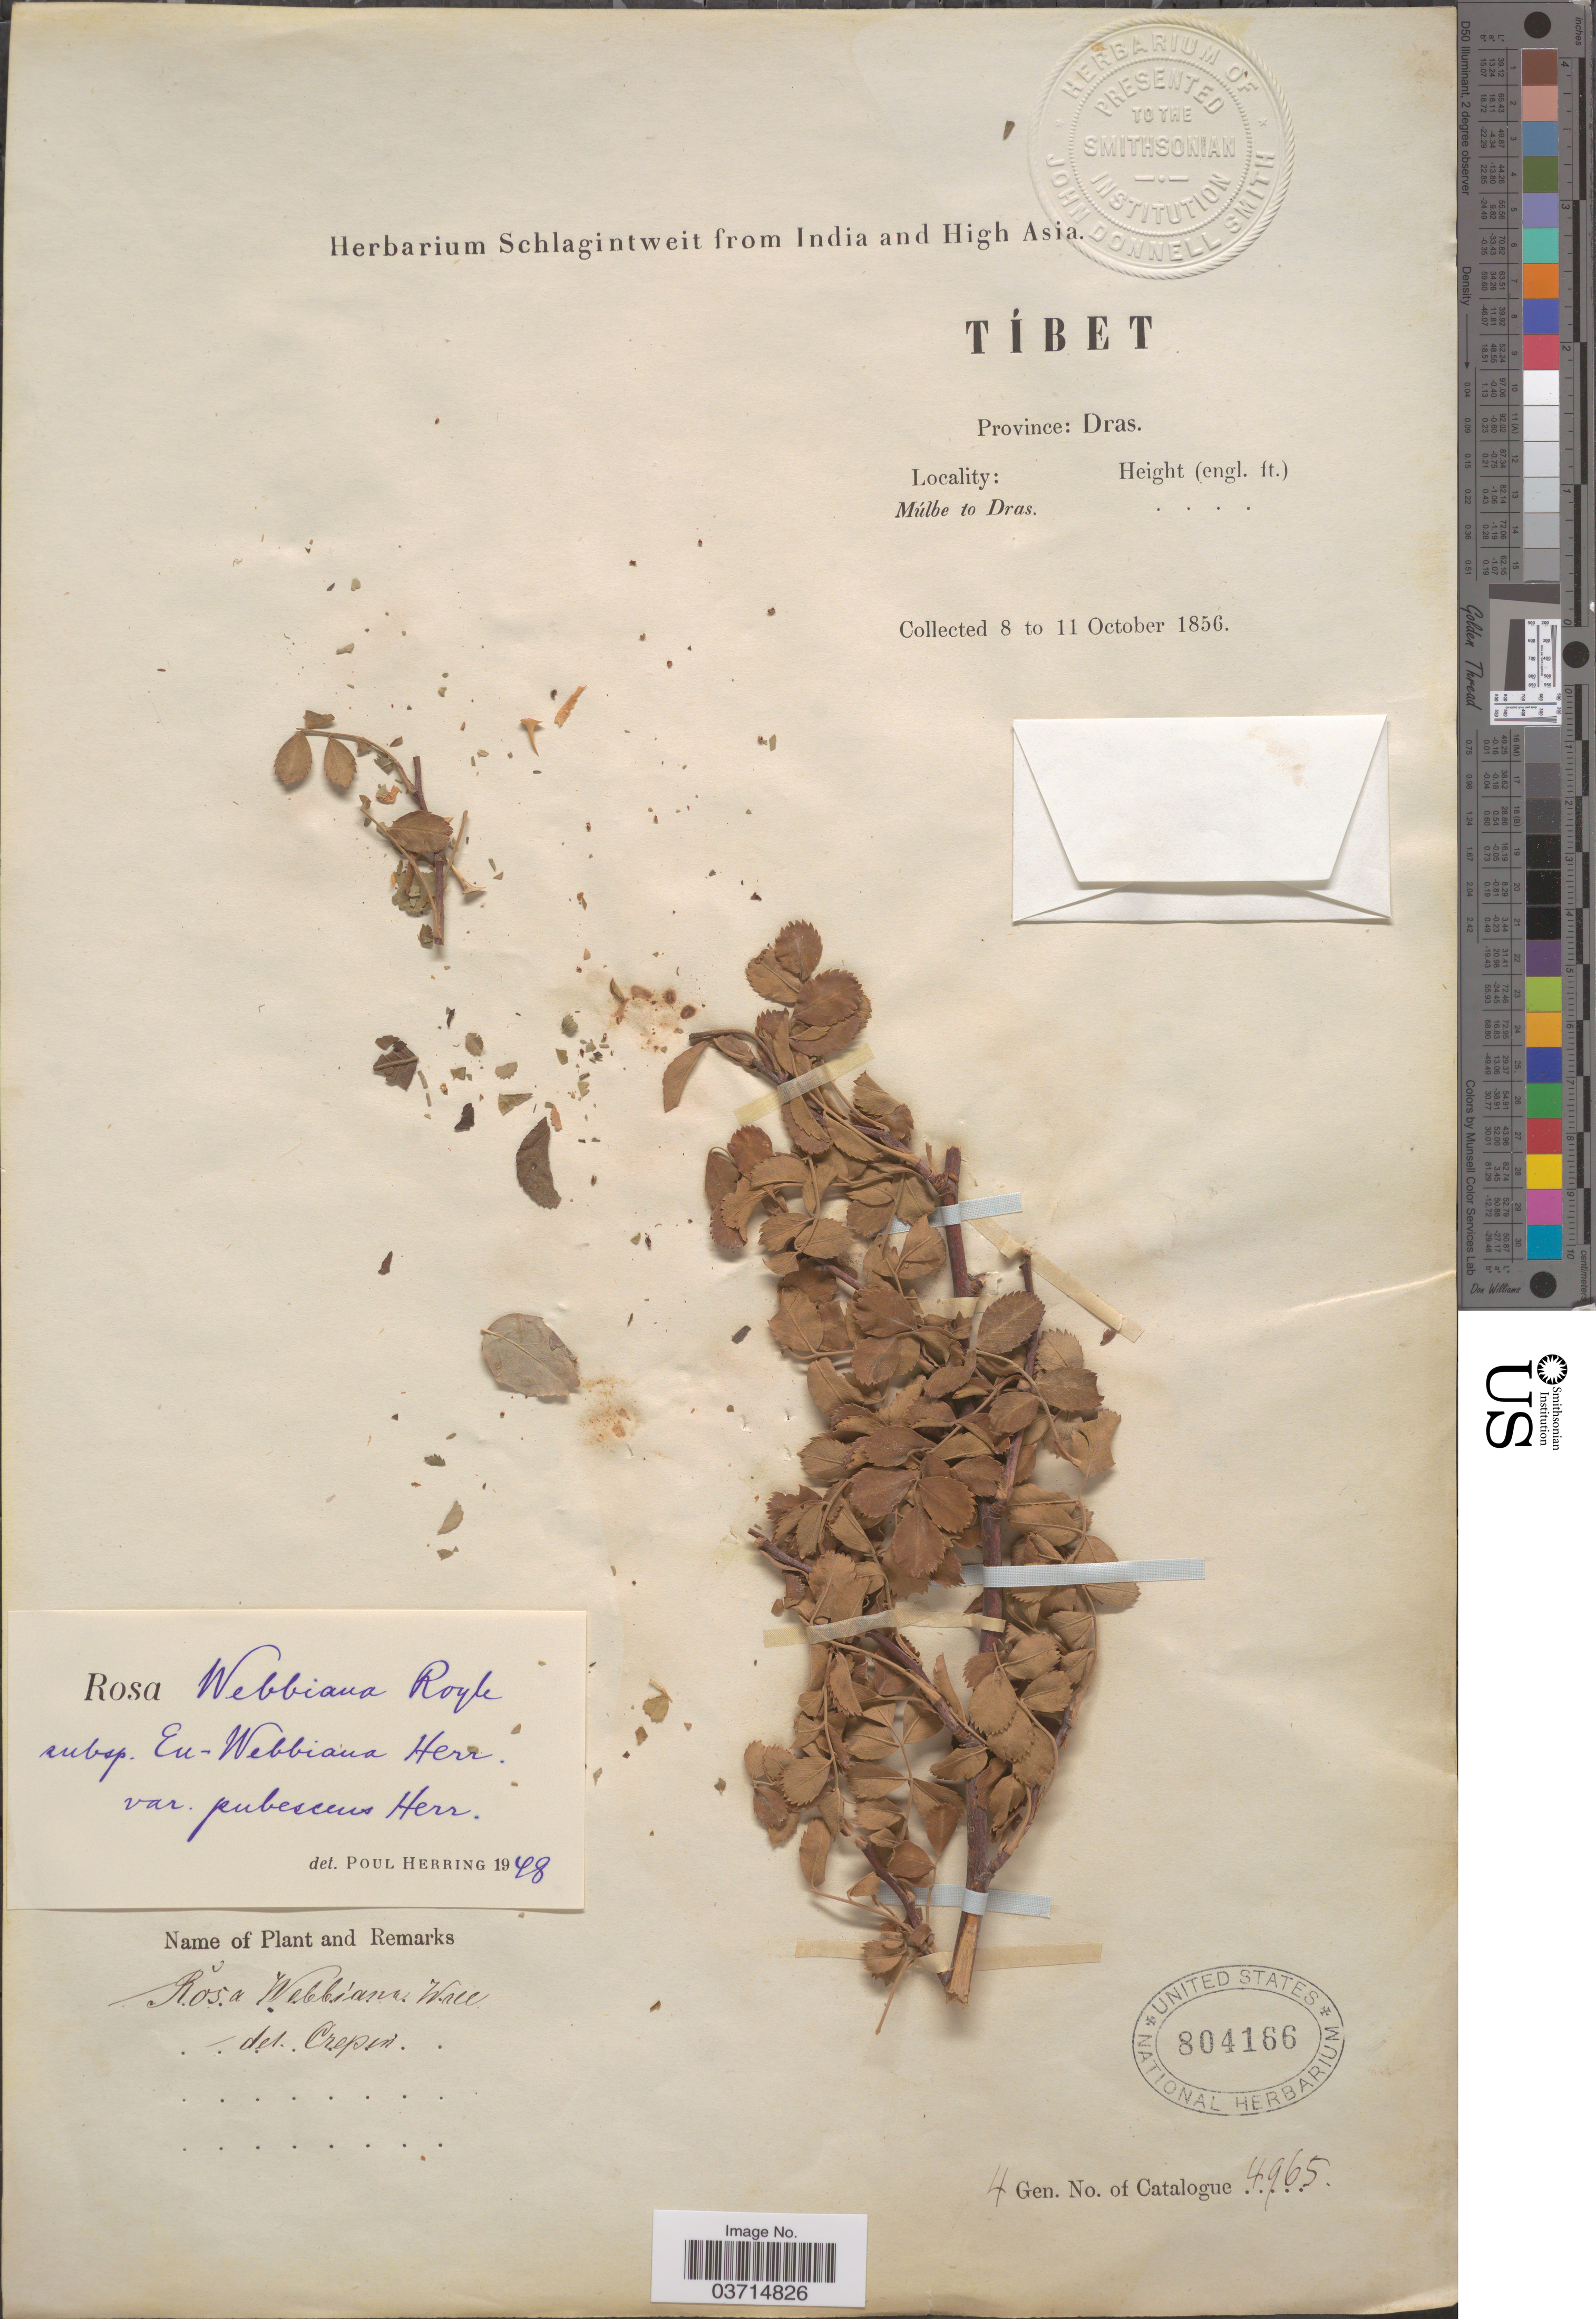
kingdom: Plantae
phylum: Tracheophyta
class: Magnoliopsida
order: Rosales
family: Rosaceae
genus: Rosa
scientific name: Rosa webbiana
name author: Wall. ex Royle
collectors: ex herb. Schlagintweit from India and High Asia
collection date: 1856-10-08/1856-10-11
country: China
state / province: Xizang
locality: Tíbet. Province: Dras. Múlbe to Dras.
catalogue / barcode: US 804166